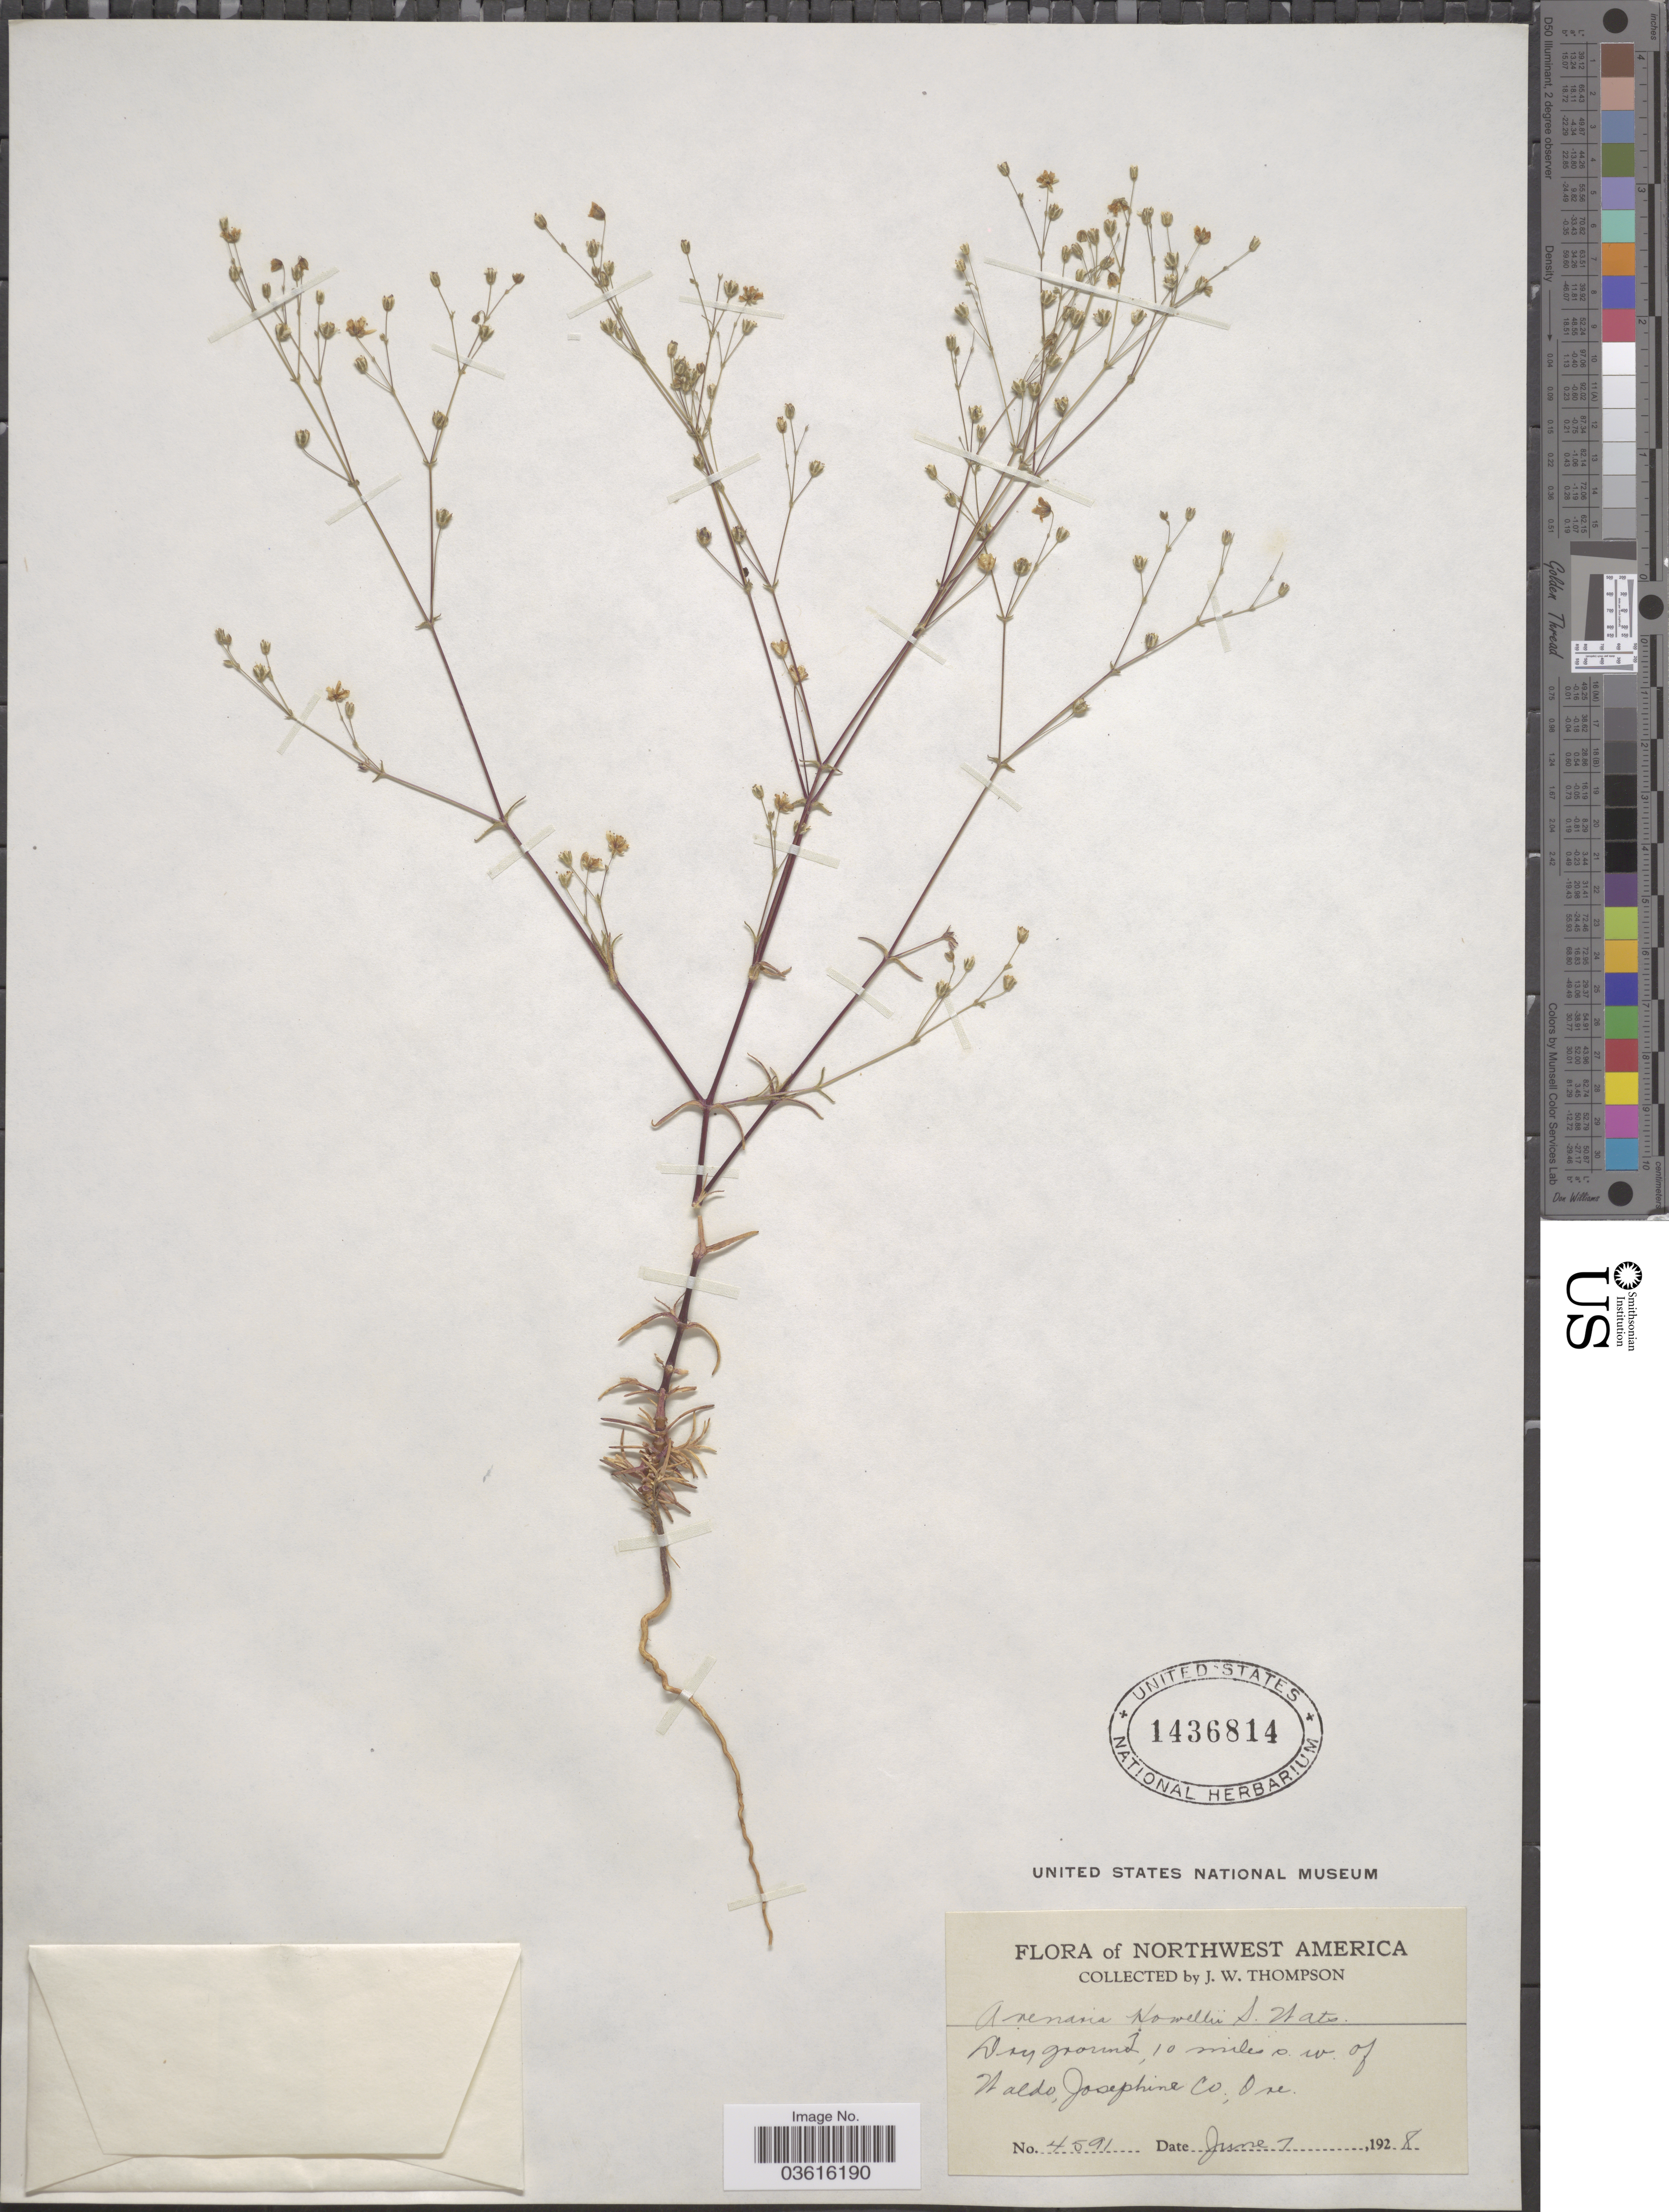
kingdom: Plantae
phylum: Tracheophyta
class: Magnoliopsida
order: Caryophyllales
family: Caryophyllaceae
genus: Minuartia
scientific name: Minuartia howellii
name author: (S. Watson) Mattf.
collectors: J. Thompson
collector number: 4591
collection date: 1928-06-07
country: United States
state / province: Oregon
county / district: Josephine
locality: Northwest America. 10 miles s.w. of Waldo, Josephine Co.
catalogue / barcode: US 1436814